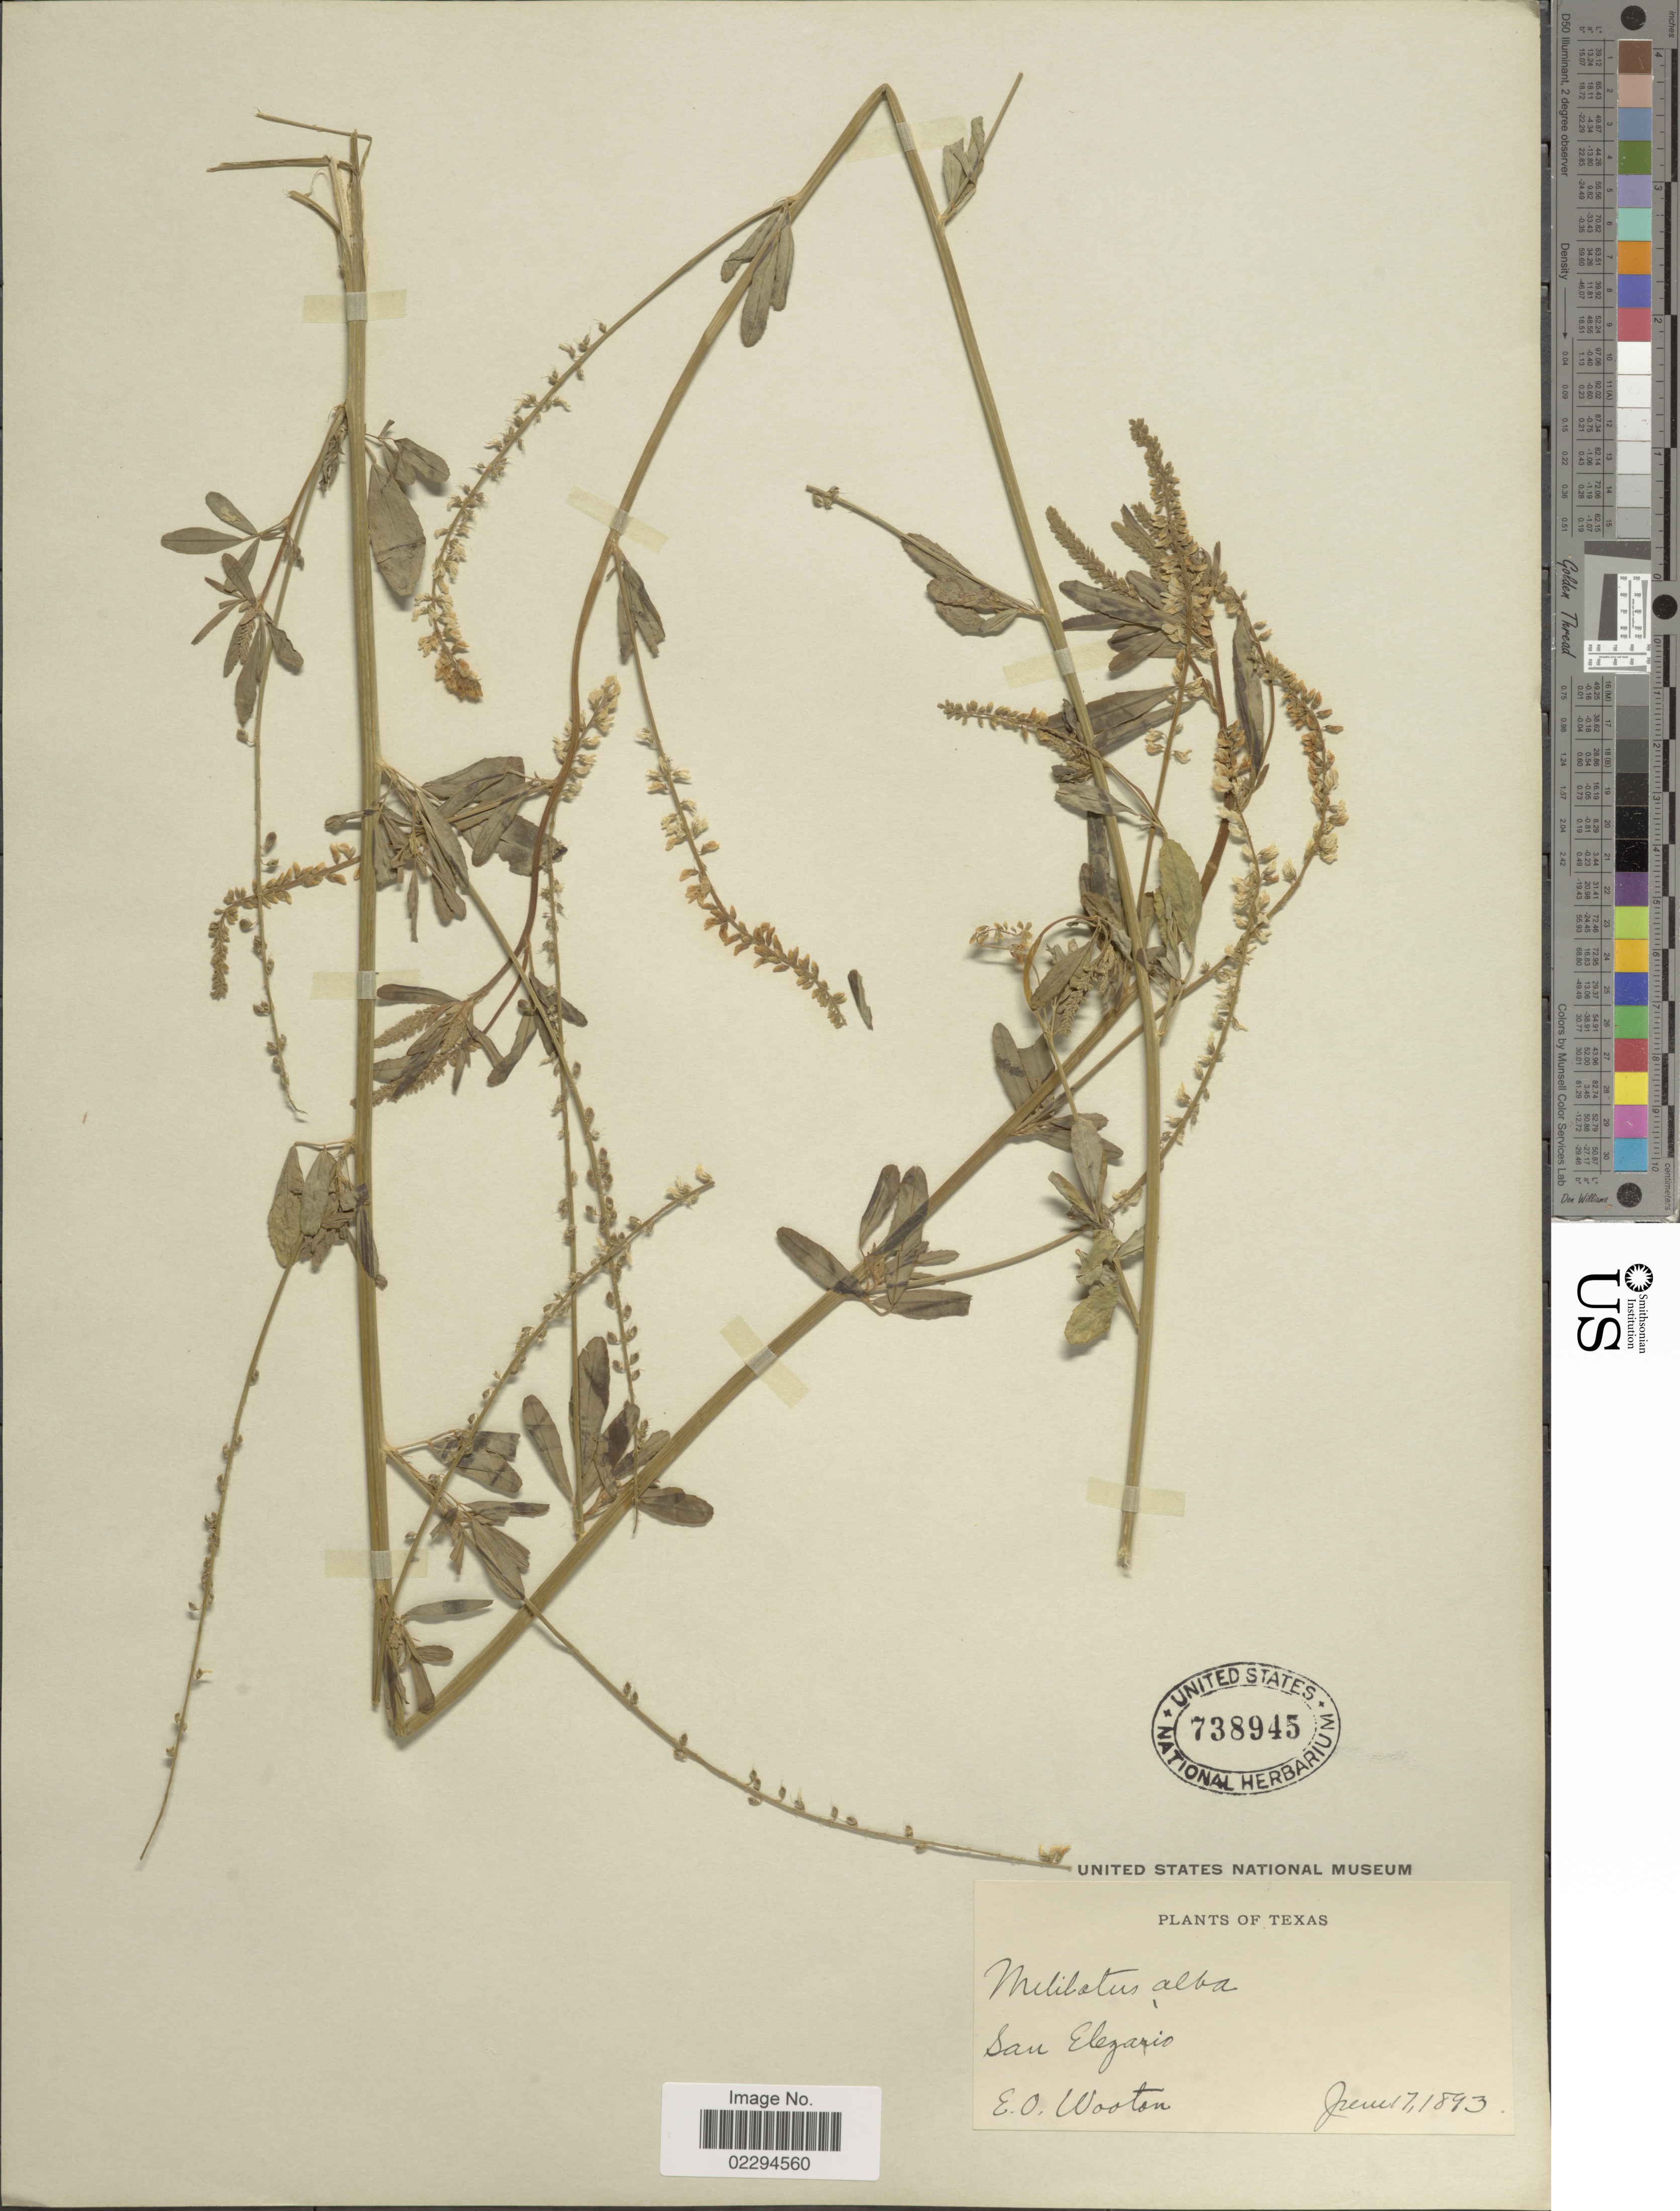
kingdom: Plantae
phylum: Tracheophyta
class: Magnoliopsida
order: Fabales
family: Fabaceae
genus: Melilotus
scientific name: Melilotus albus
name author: Medik.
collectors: E. O. Wooton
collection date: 1893-06-17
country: United States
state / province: Texas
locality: San Elezario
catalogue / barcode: US 738945